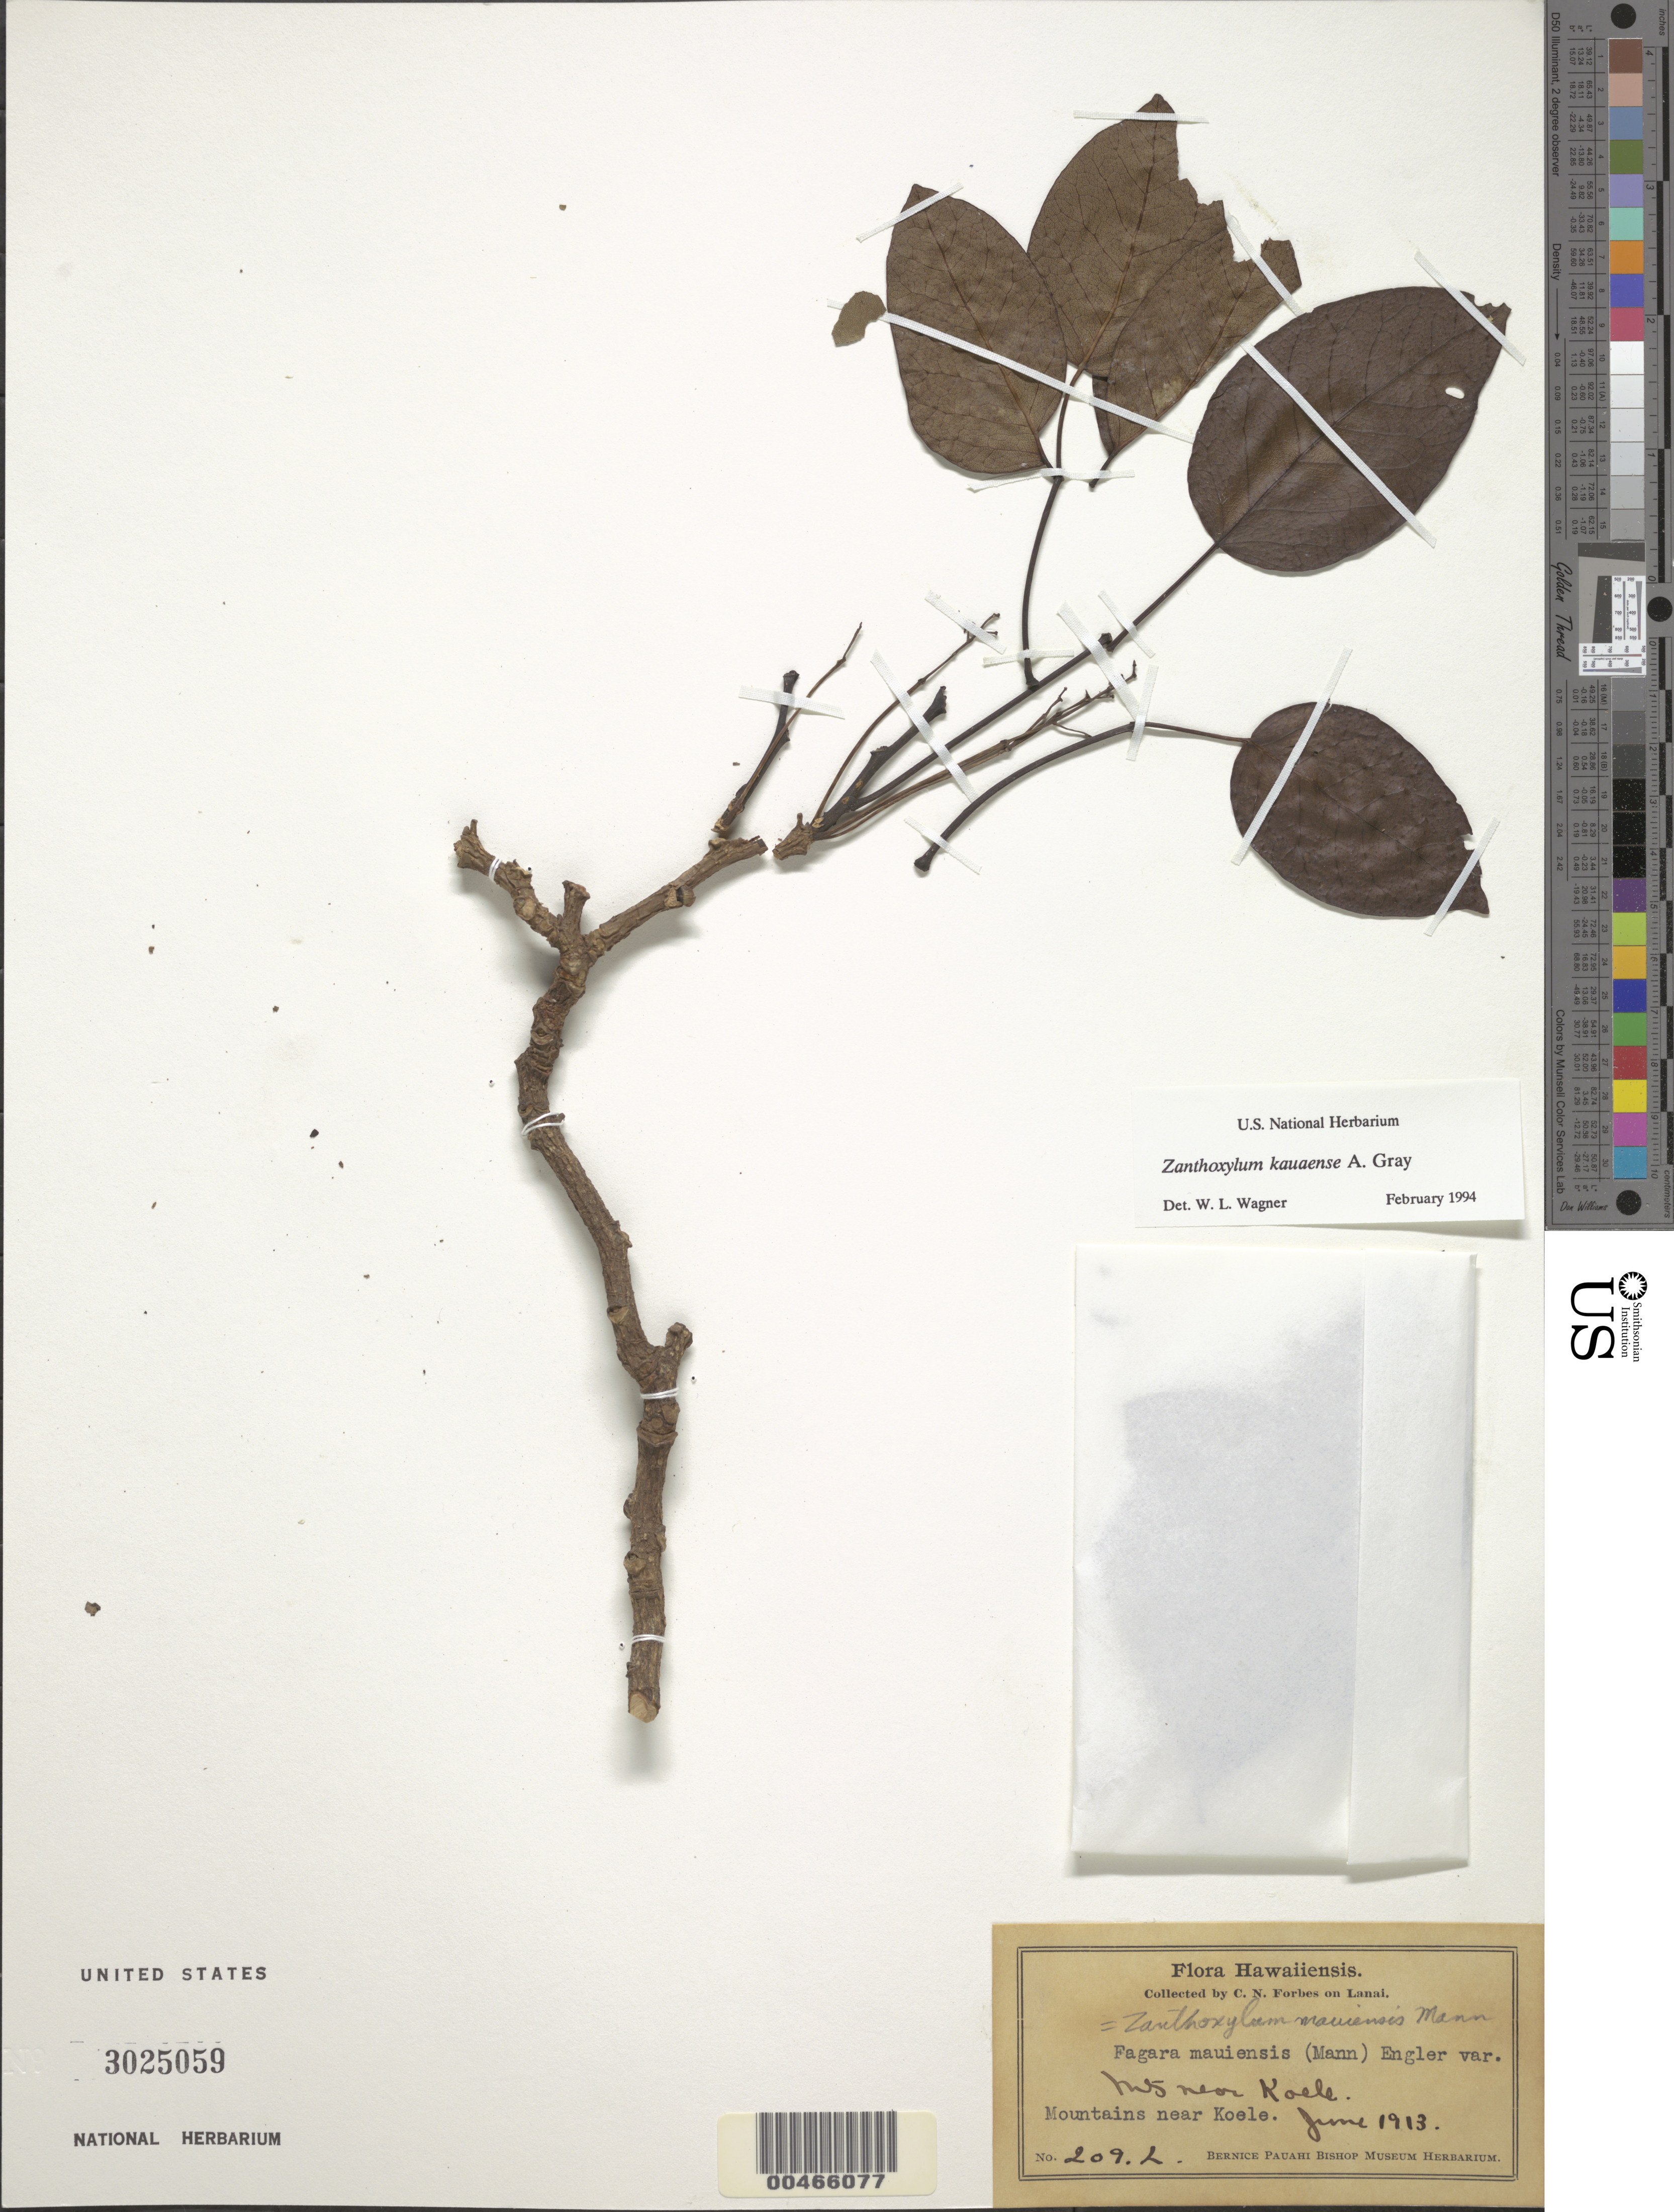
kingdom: Plantae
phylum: Tracheophyta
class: Magnoliopsida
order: Sapindales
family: Rutaceae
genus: Zanthoxylum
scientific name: Zanthoxylum kauaense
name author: A. Gray in Wilkes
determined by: Wagner, W. L., (BOT), Smithsonian Institution - National Museum of Natural History (UNITED STATES)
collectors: C. N. Forbes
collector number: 209.L.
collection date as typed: Jun 1913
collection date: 1913-06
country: United States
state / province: Hawaii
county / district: Maui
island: Lana'i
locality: Mountains near Koele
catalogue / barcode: US 3025059